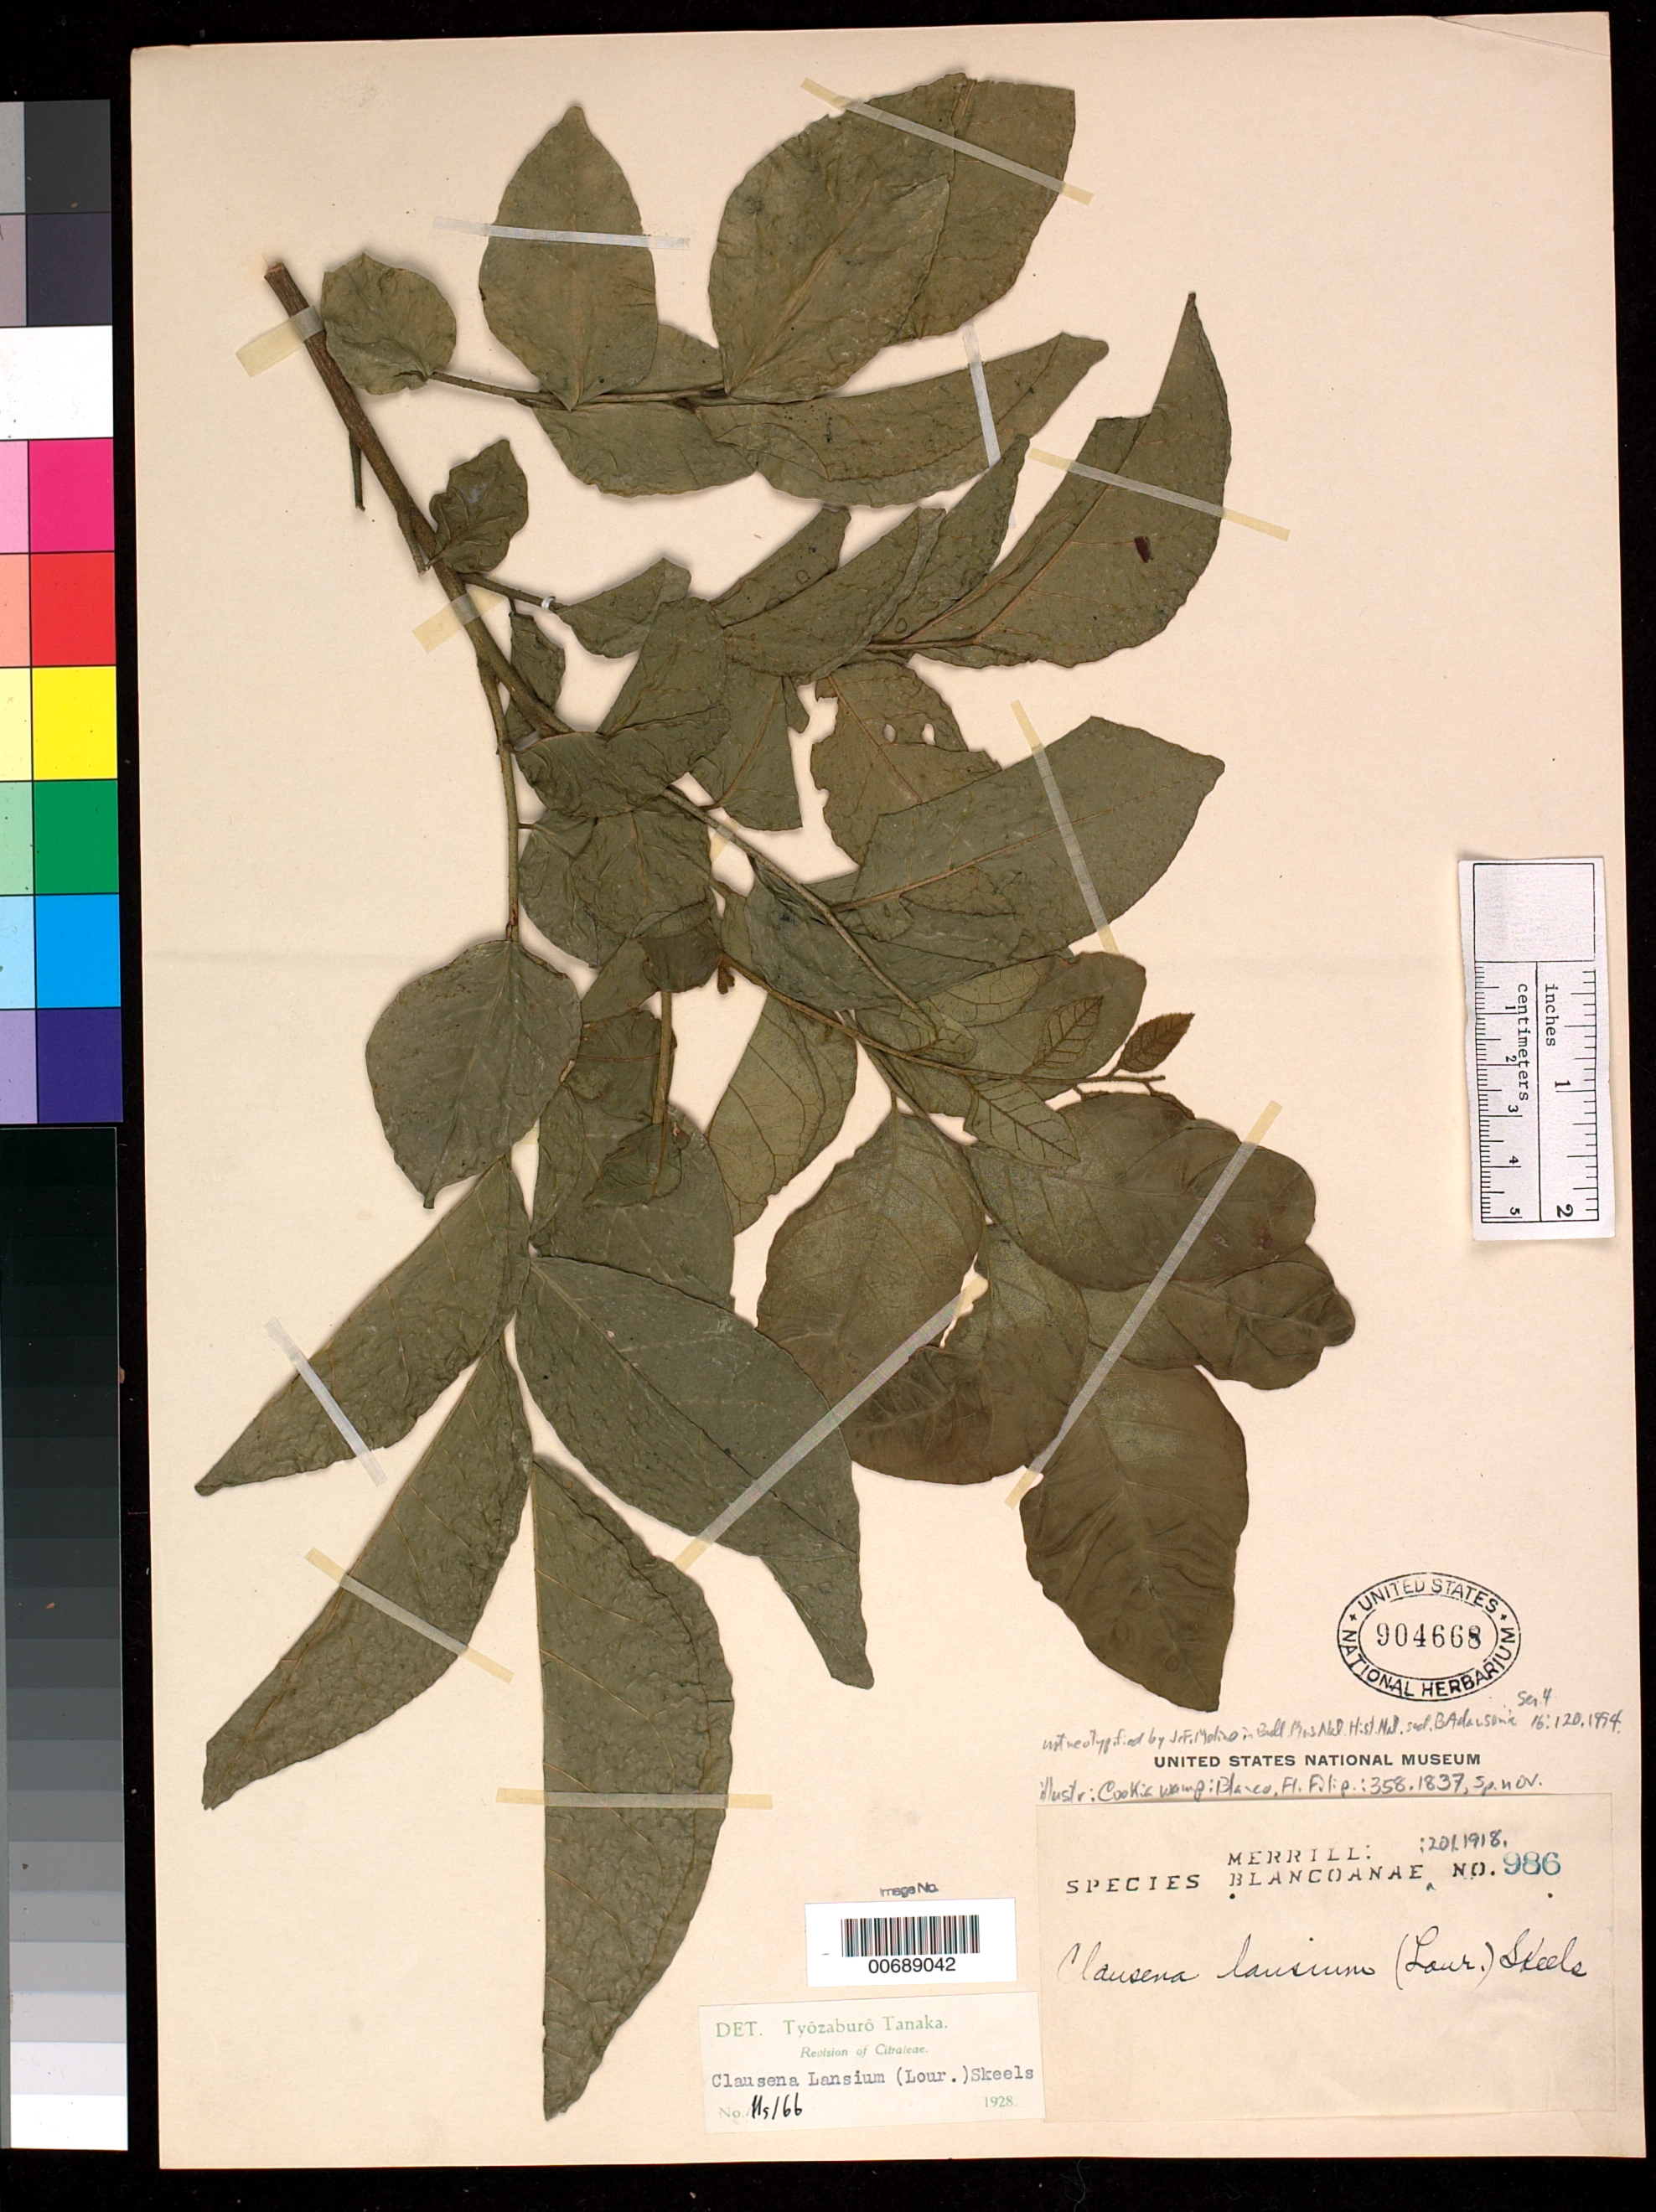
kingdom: Plantae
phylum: Tracheophyta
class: Magnoliopsida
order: Sapindales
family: Rutaceae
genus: Clausena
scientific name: Clausena lansium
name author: (Lour.) Skeels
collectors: E. D. Merrill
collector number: Sp. Blancoan. 0986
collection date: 1916-08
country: Philippines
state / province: National Capital Region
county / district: Manila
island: Luzon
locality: Manila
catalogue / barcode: US 904668